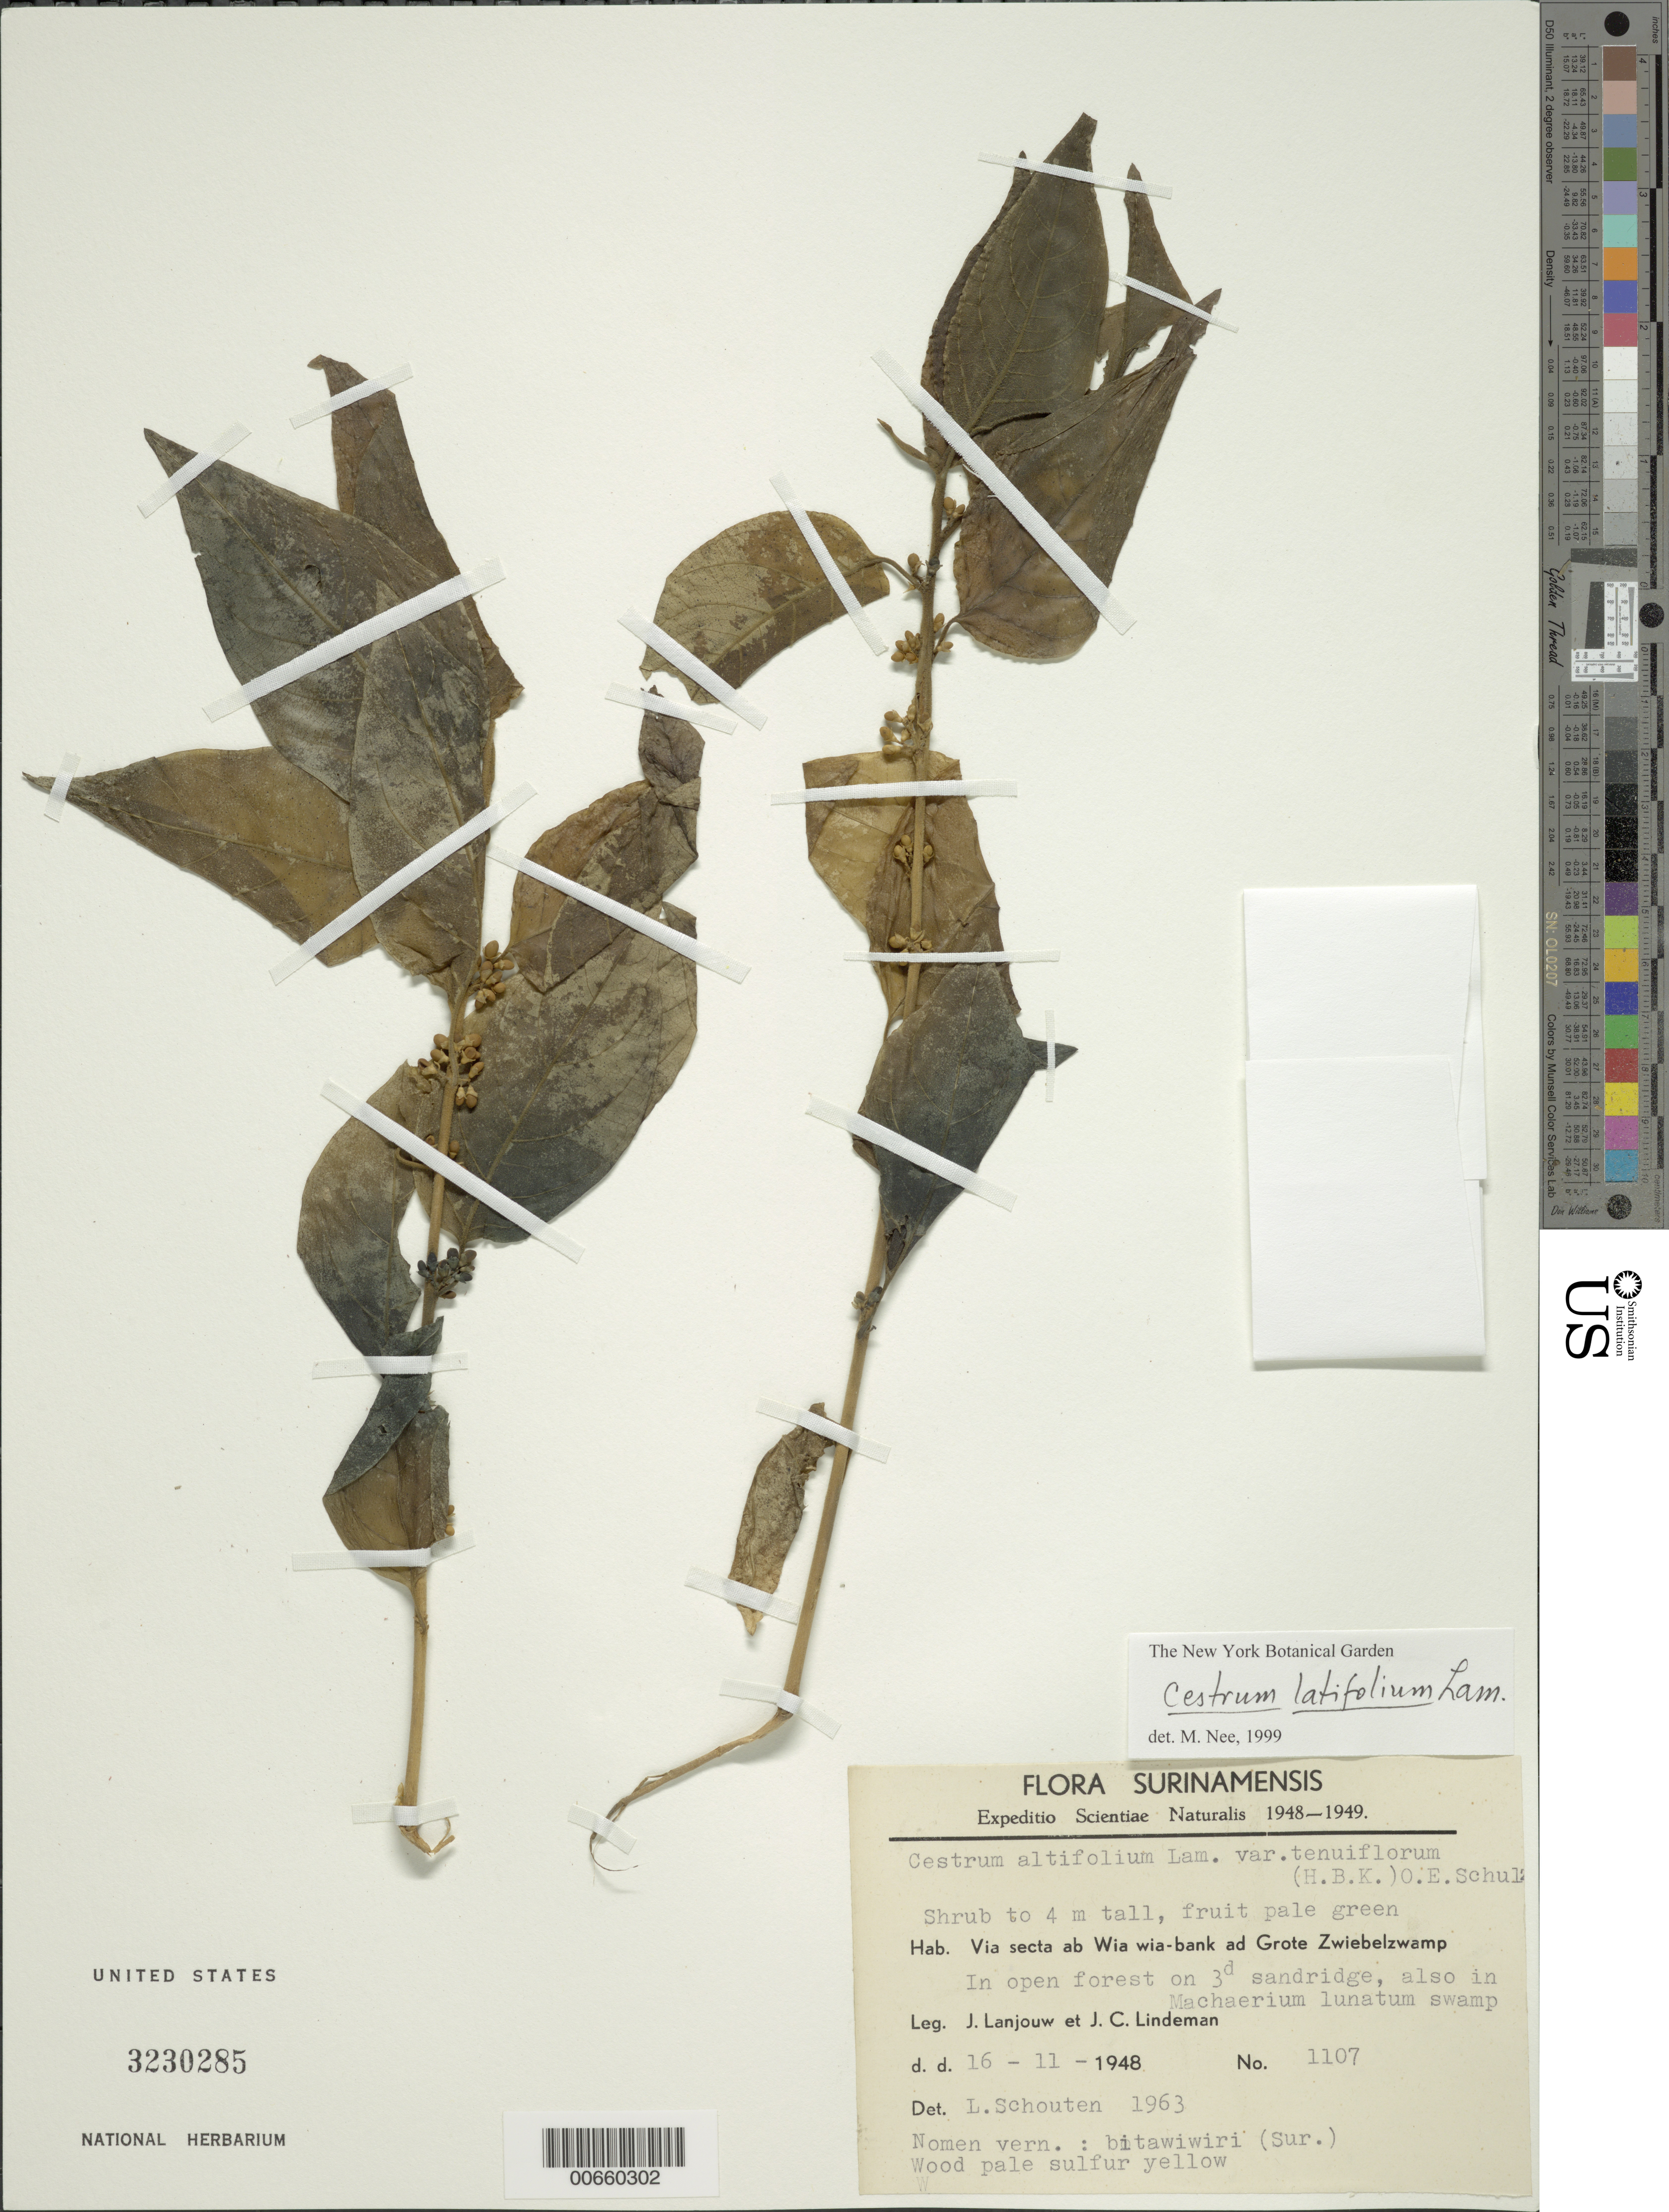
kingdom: Plantae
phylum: Tracheophyta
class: Magnoliopsida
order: Solanales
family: Solanaceae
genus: Cestrum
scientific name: Cestrum latifolium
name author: Lam.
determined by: Nee, Michael H.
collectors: J. Lanjouw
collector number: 48 1107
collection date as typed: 16-Nov-48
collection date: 1948-11-16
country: Suriname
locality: Wia Wia Bank ad Grote Zwiebelzwamp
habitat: Open forest on sandridge, also Machaerium lunatum swamp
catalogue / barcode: US 3230285